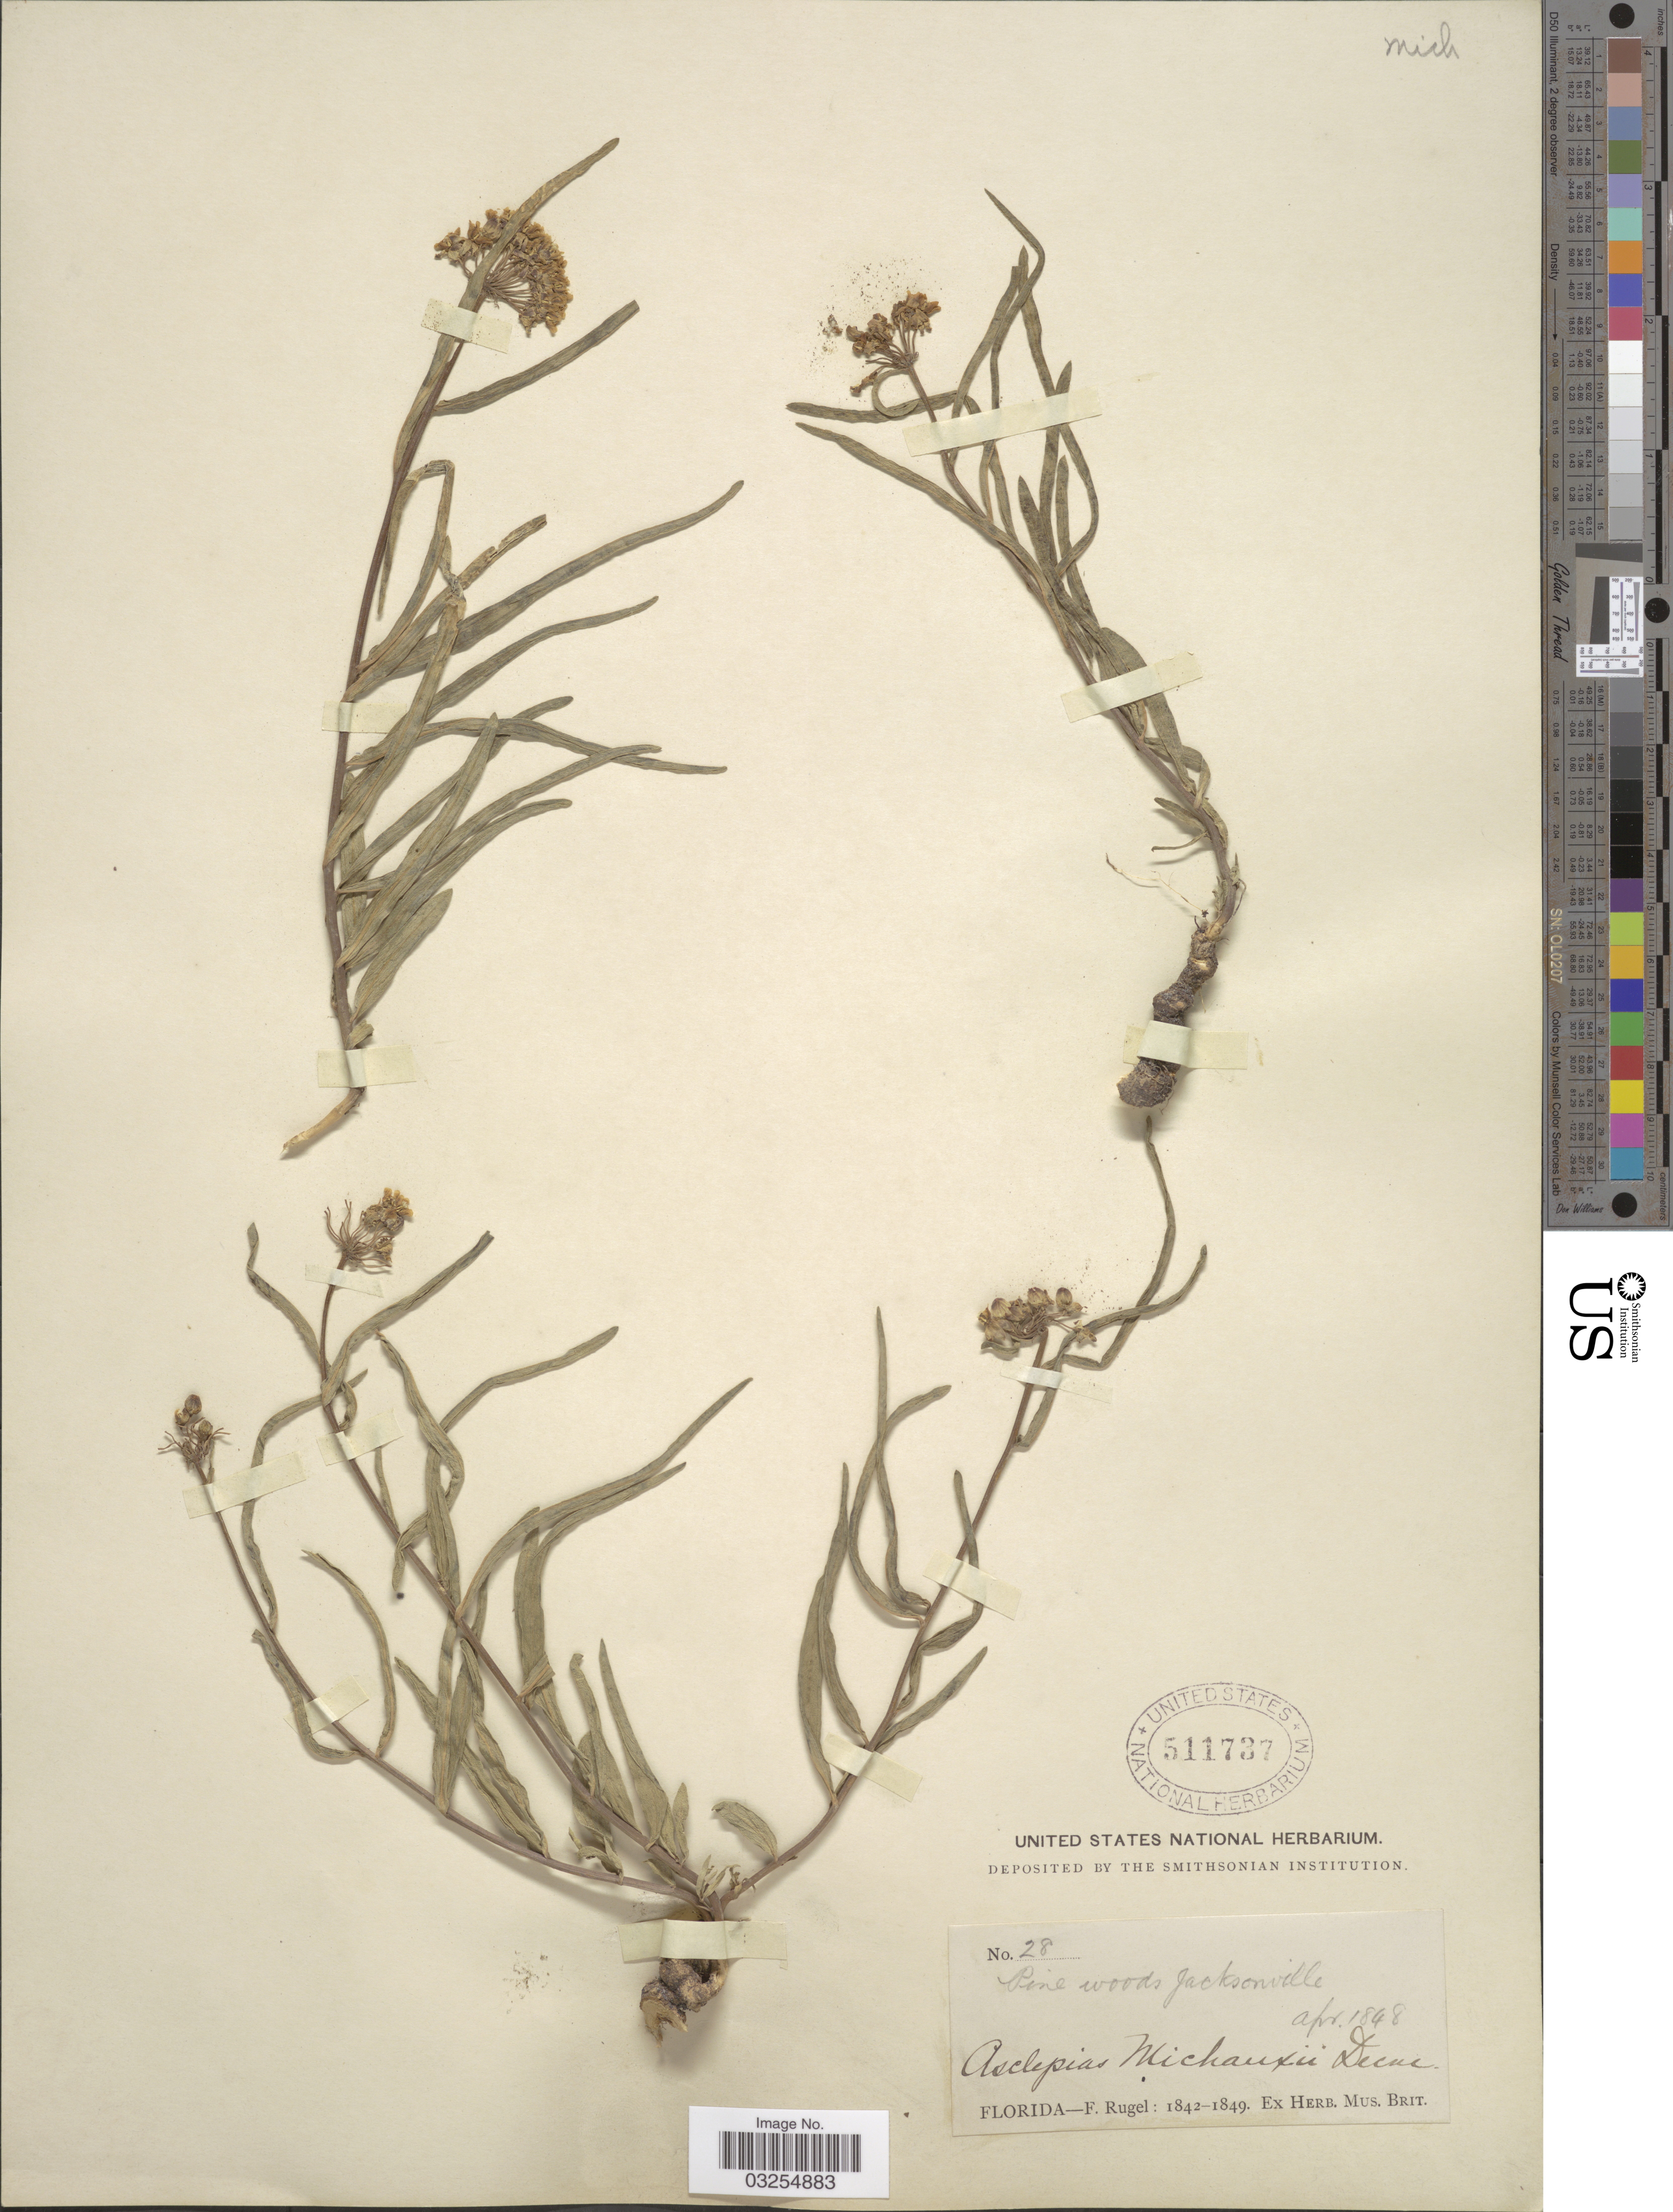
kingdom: Plantae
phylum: Tracheophyta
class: Magnoliopsida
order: Gentianales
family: Apocynaceae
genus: Asclepias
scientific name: Asclepias michauxii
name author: Decne.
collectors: F. Rugel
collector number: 28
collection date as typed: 1849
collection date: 1842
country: United States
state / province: Florida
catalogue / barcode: US 511737